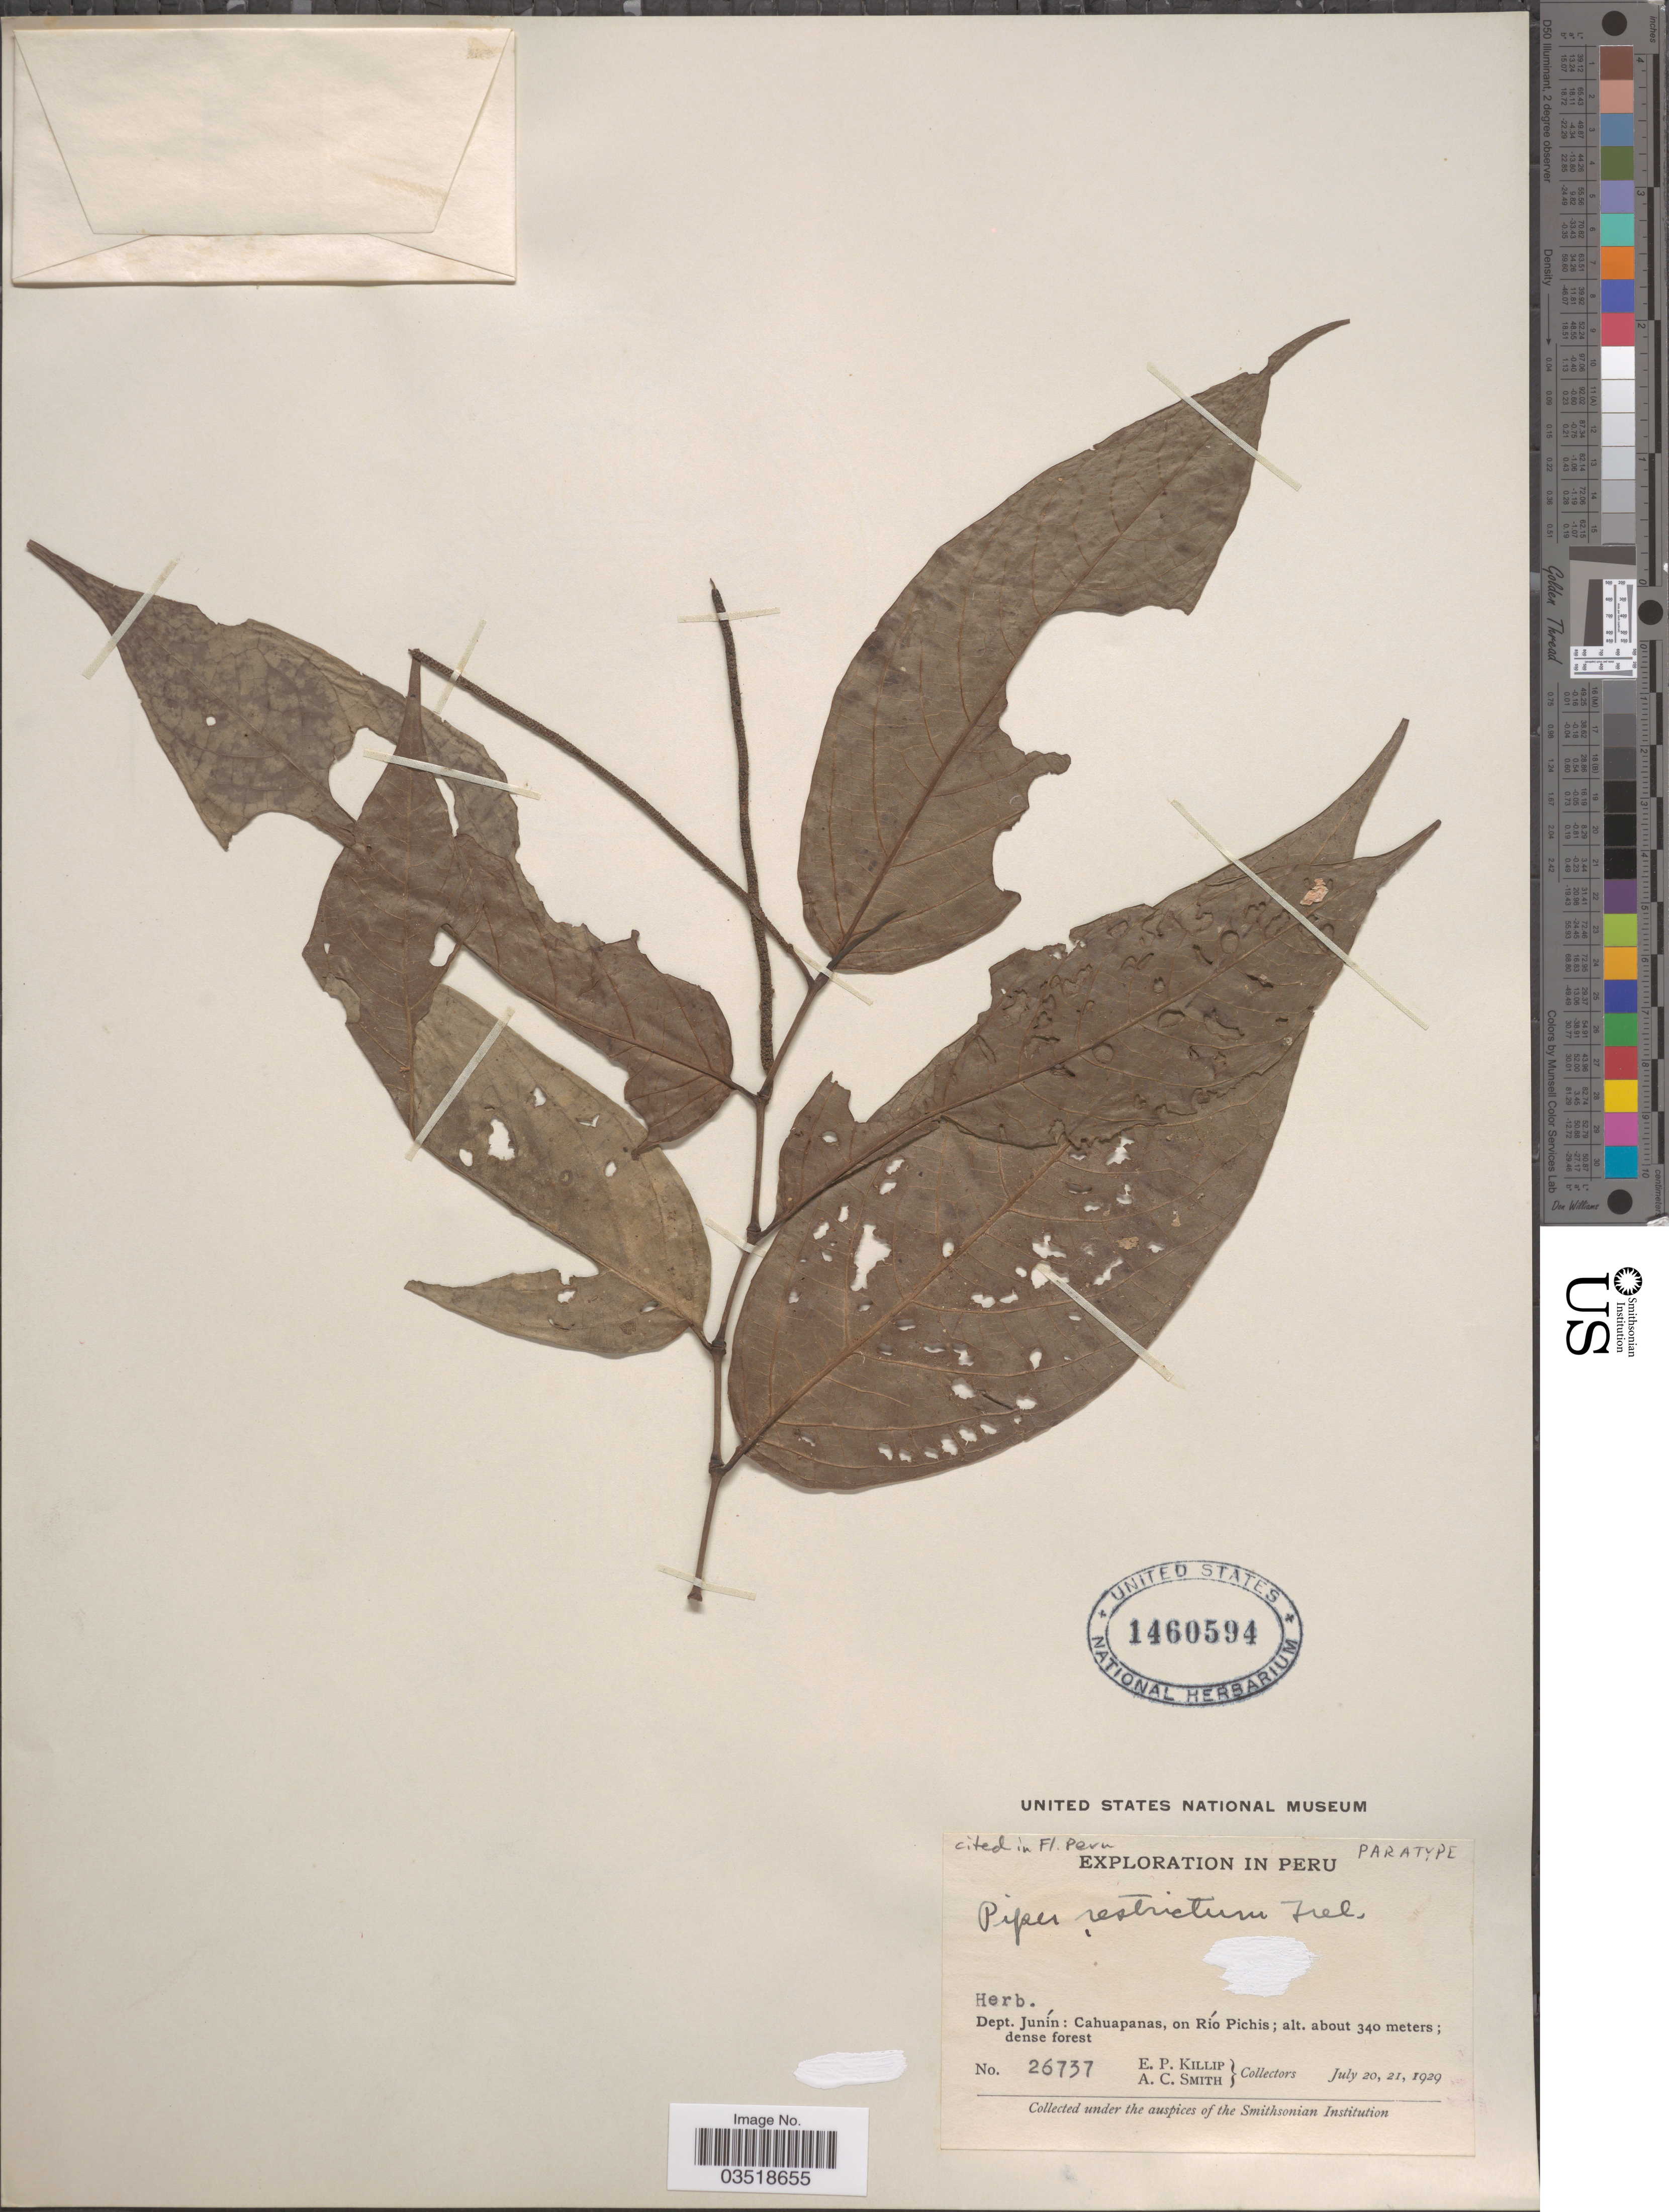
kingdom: Plantae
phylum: Tracheophyta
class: Magnoliopsida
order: Piperales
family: Piperaceae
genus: Piper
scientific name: Piper restrictum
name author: Trel. in J.F. Macbr.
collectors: A. C. Smith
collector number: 26737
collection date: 1929-07-20/1929-07-21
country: Peru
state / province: Junín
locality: Dept. Junín: Cahuapanas, on Río Pichis.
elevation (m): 340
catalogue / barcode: US 1460594